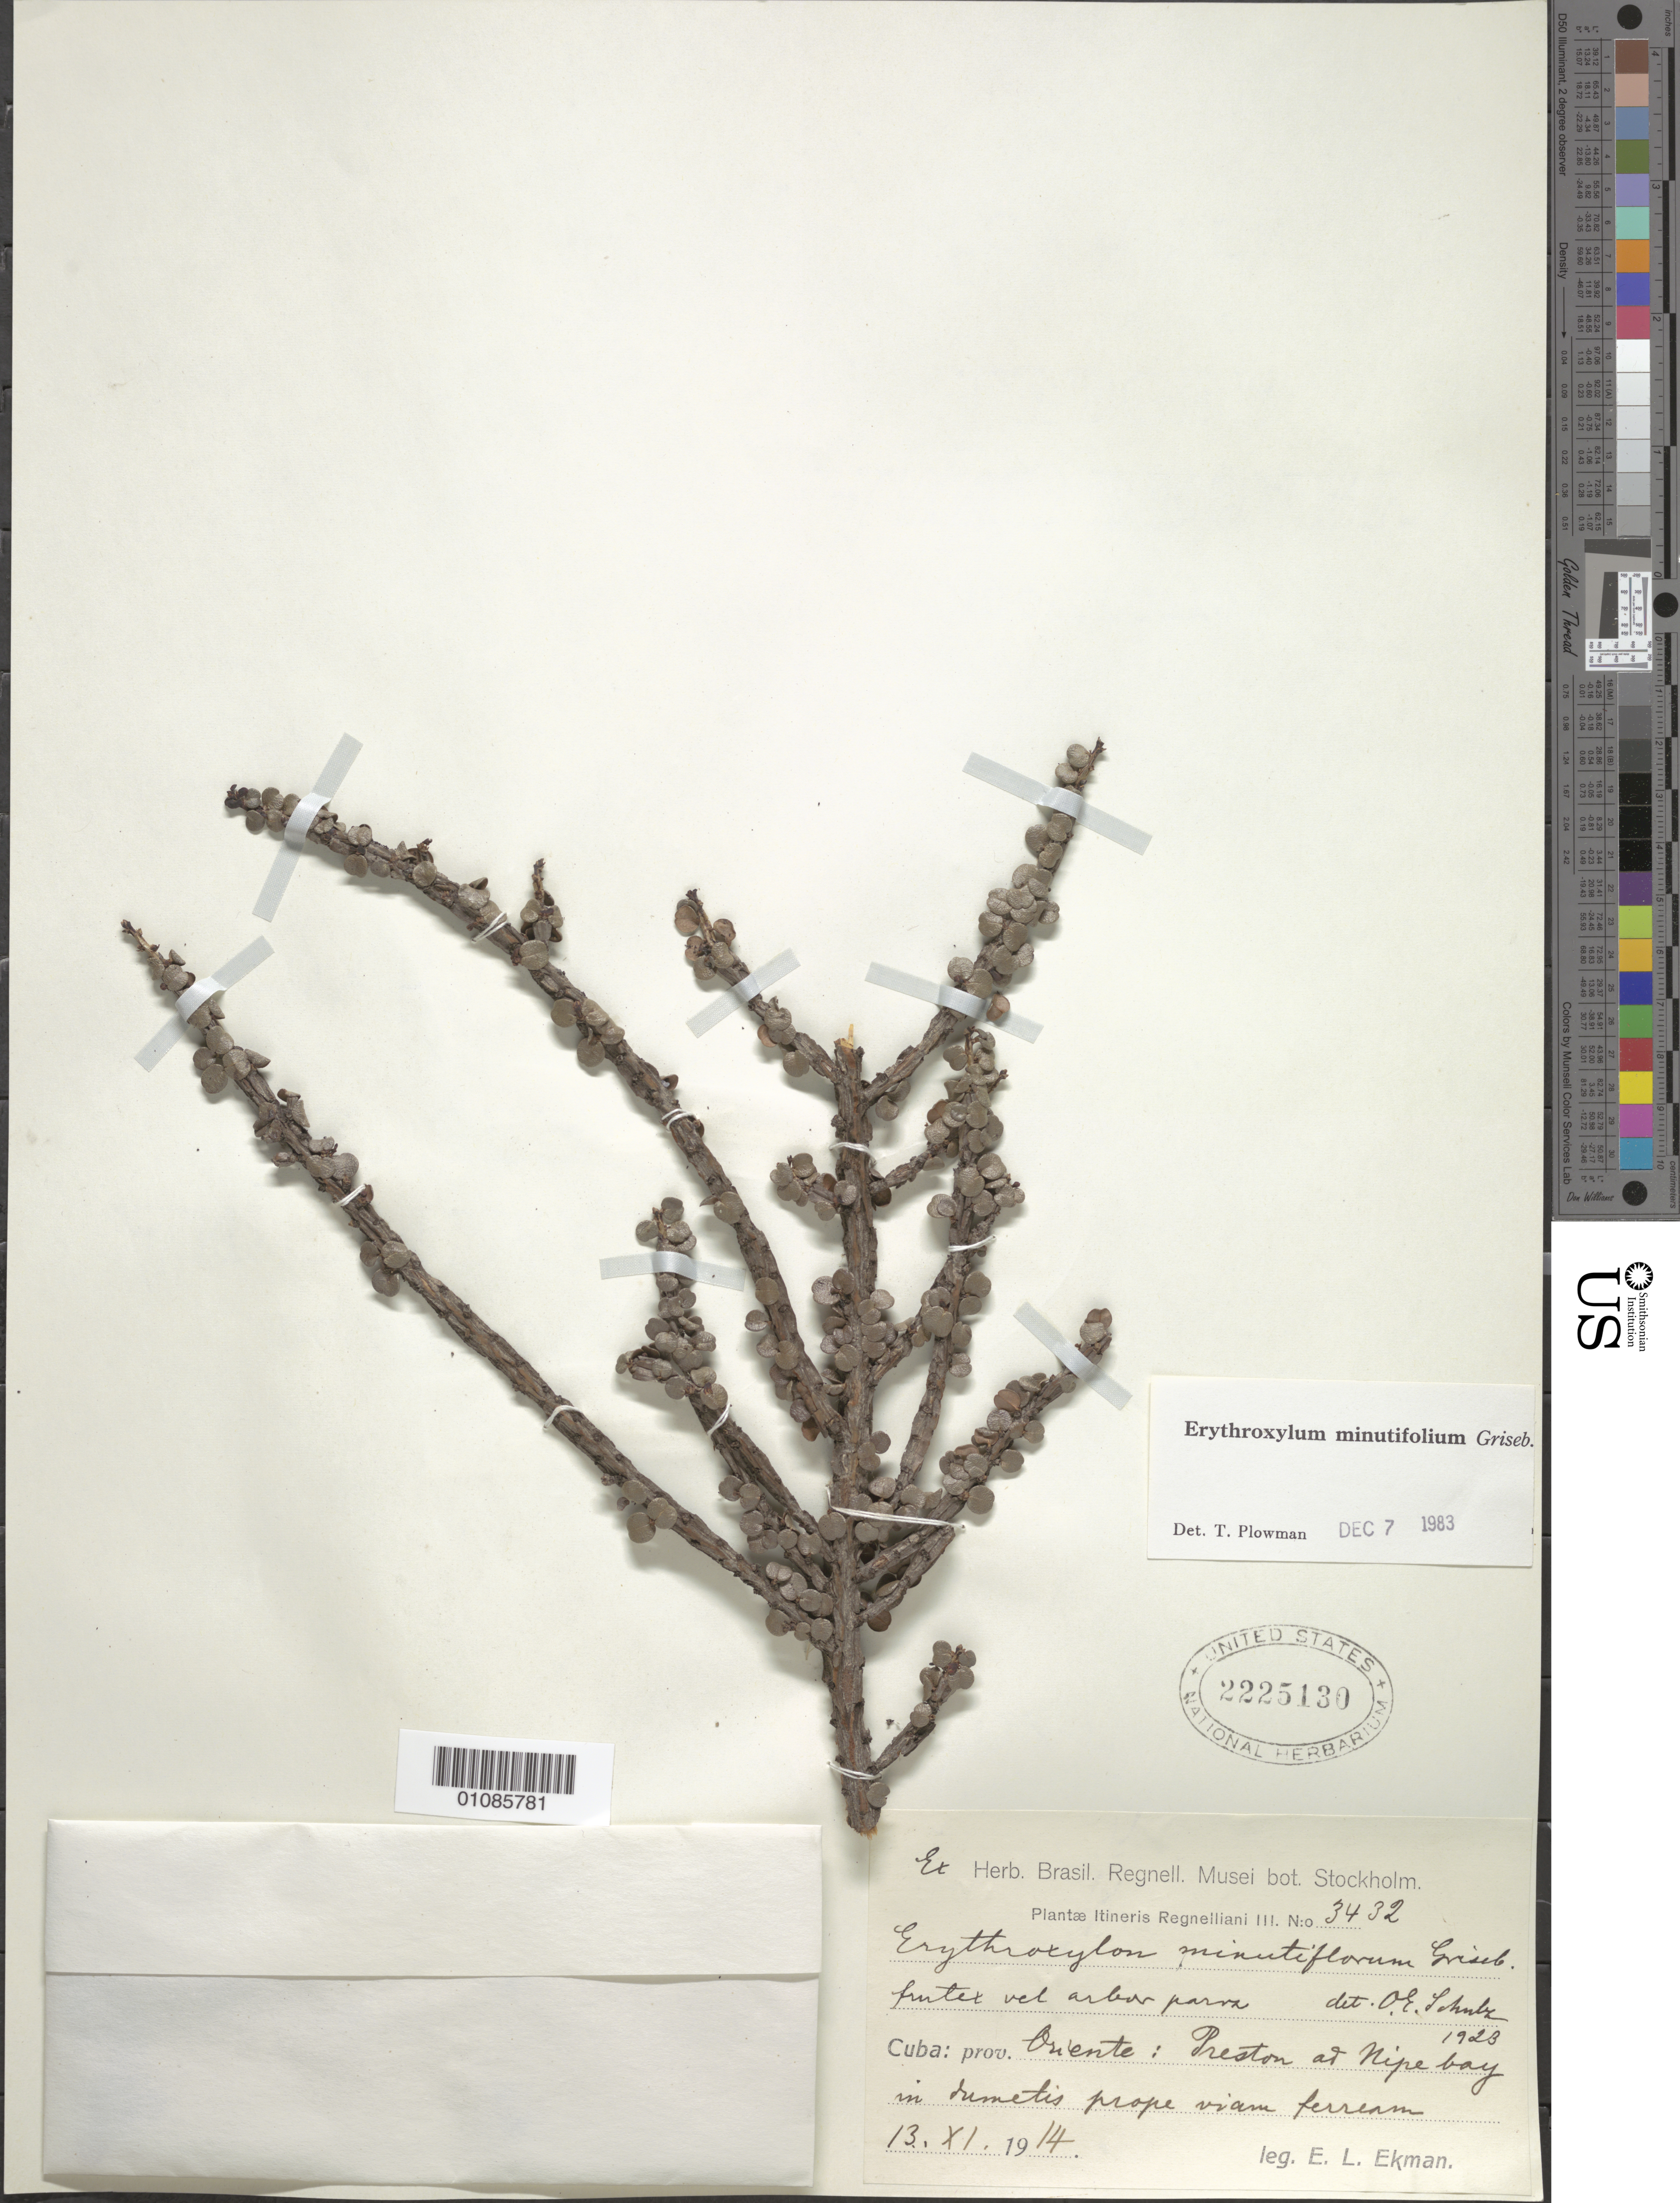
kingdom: Plantae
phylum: Tracheophyta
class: Magnoliopsida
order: Malpighiales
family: Erythroxylaceae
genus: Erythroxylum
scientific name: Erythroxylum minutifolium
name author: Griseb.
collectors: E. L. Ekman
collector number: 3432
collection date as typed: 13 Oct 1914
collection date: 1914-10-13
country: Cuba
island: Cuba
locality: Oriente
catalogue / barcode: US 2225130